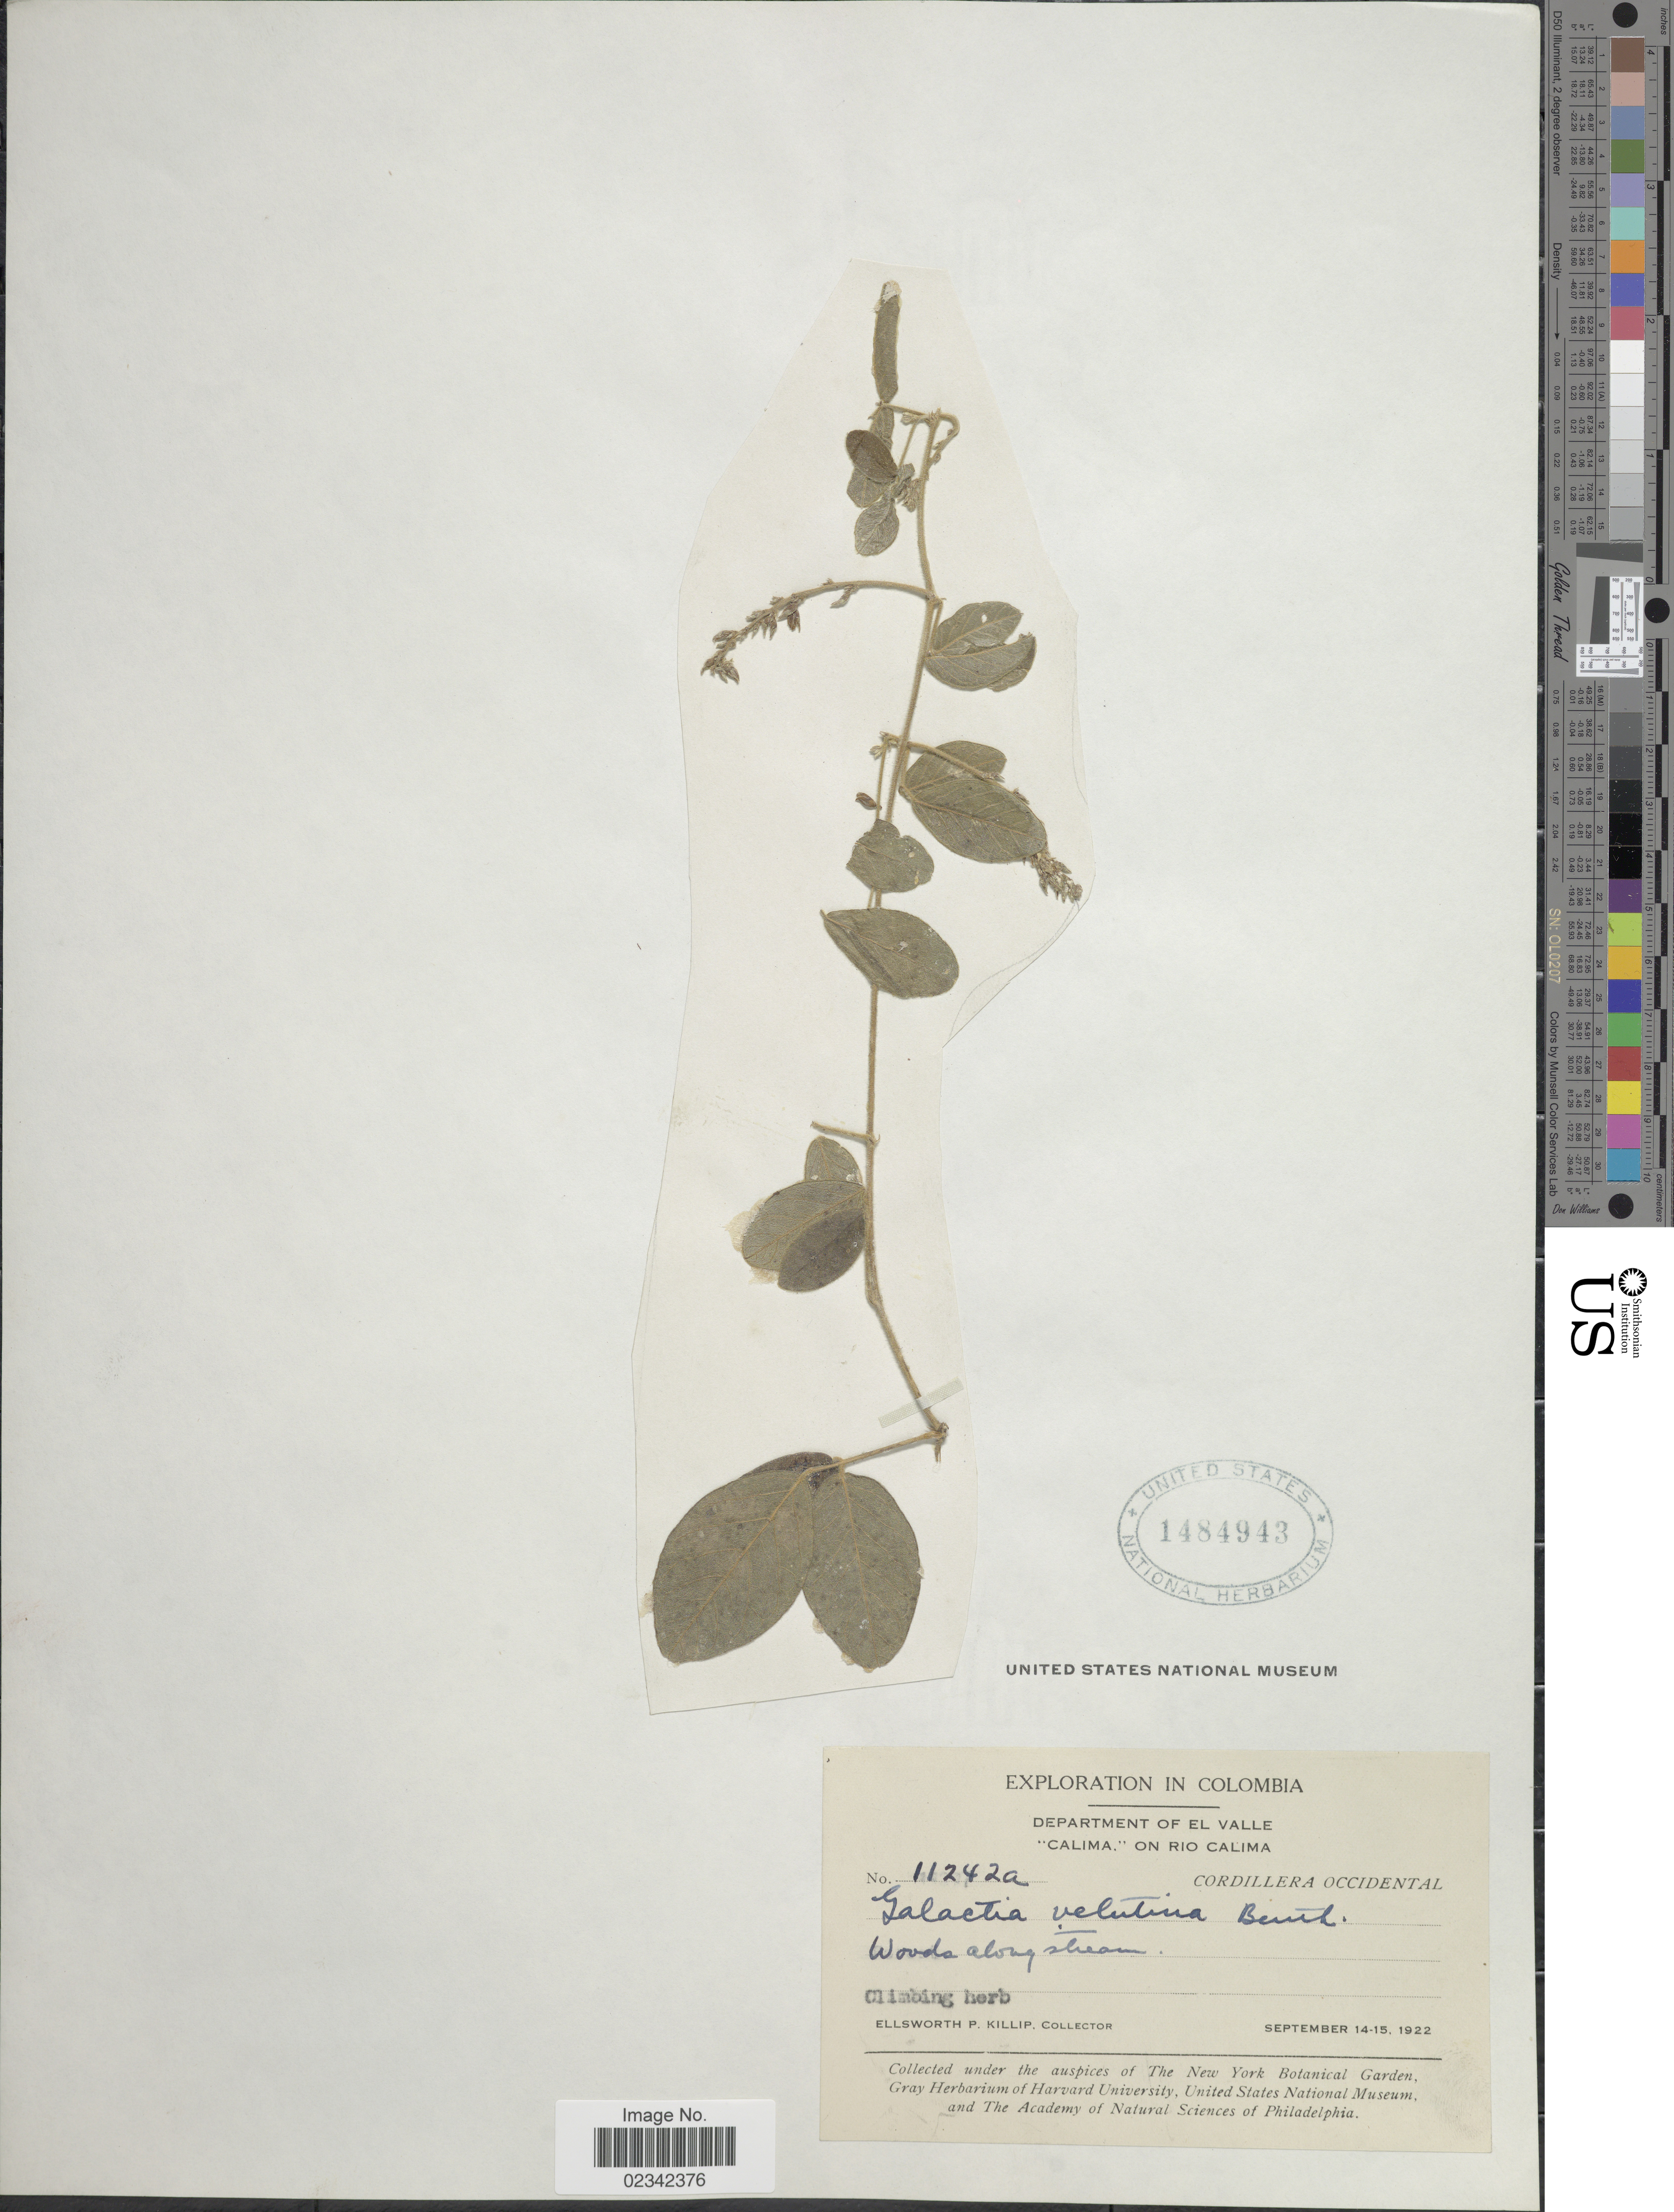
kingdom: Plantae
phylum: Tracheophyta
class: Magnoliopsida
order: Fabales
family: Fabaceae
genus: Galactia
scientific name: Galactia striata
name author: (Jacq.) Urb.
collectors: E. P. Killip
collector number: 11242a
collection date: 1922-09-14/1922-09-15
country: Colombia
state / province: Valle del Cauca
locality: Department of El Valle, "Calima", on Rio Calima, Cordillera Occidental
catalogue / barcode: US 1484943